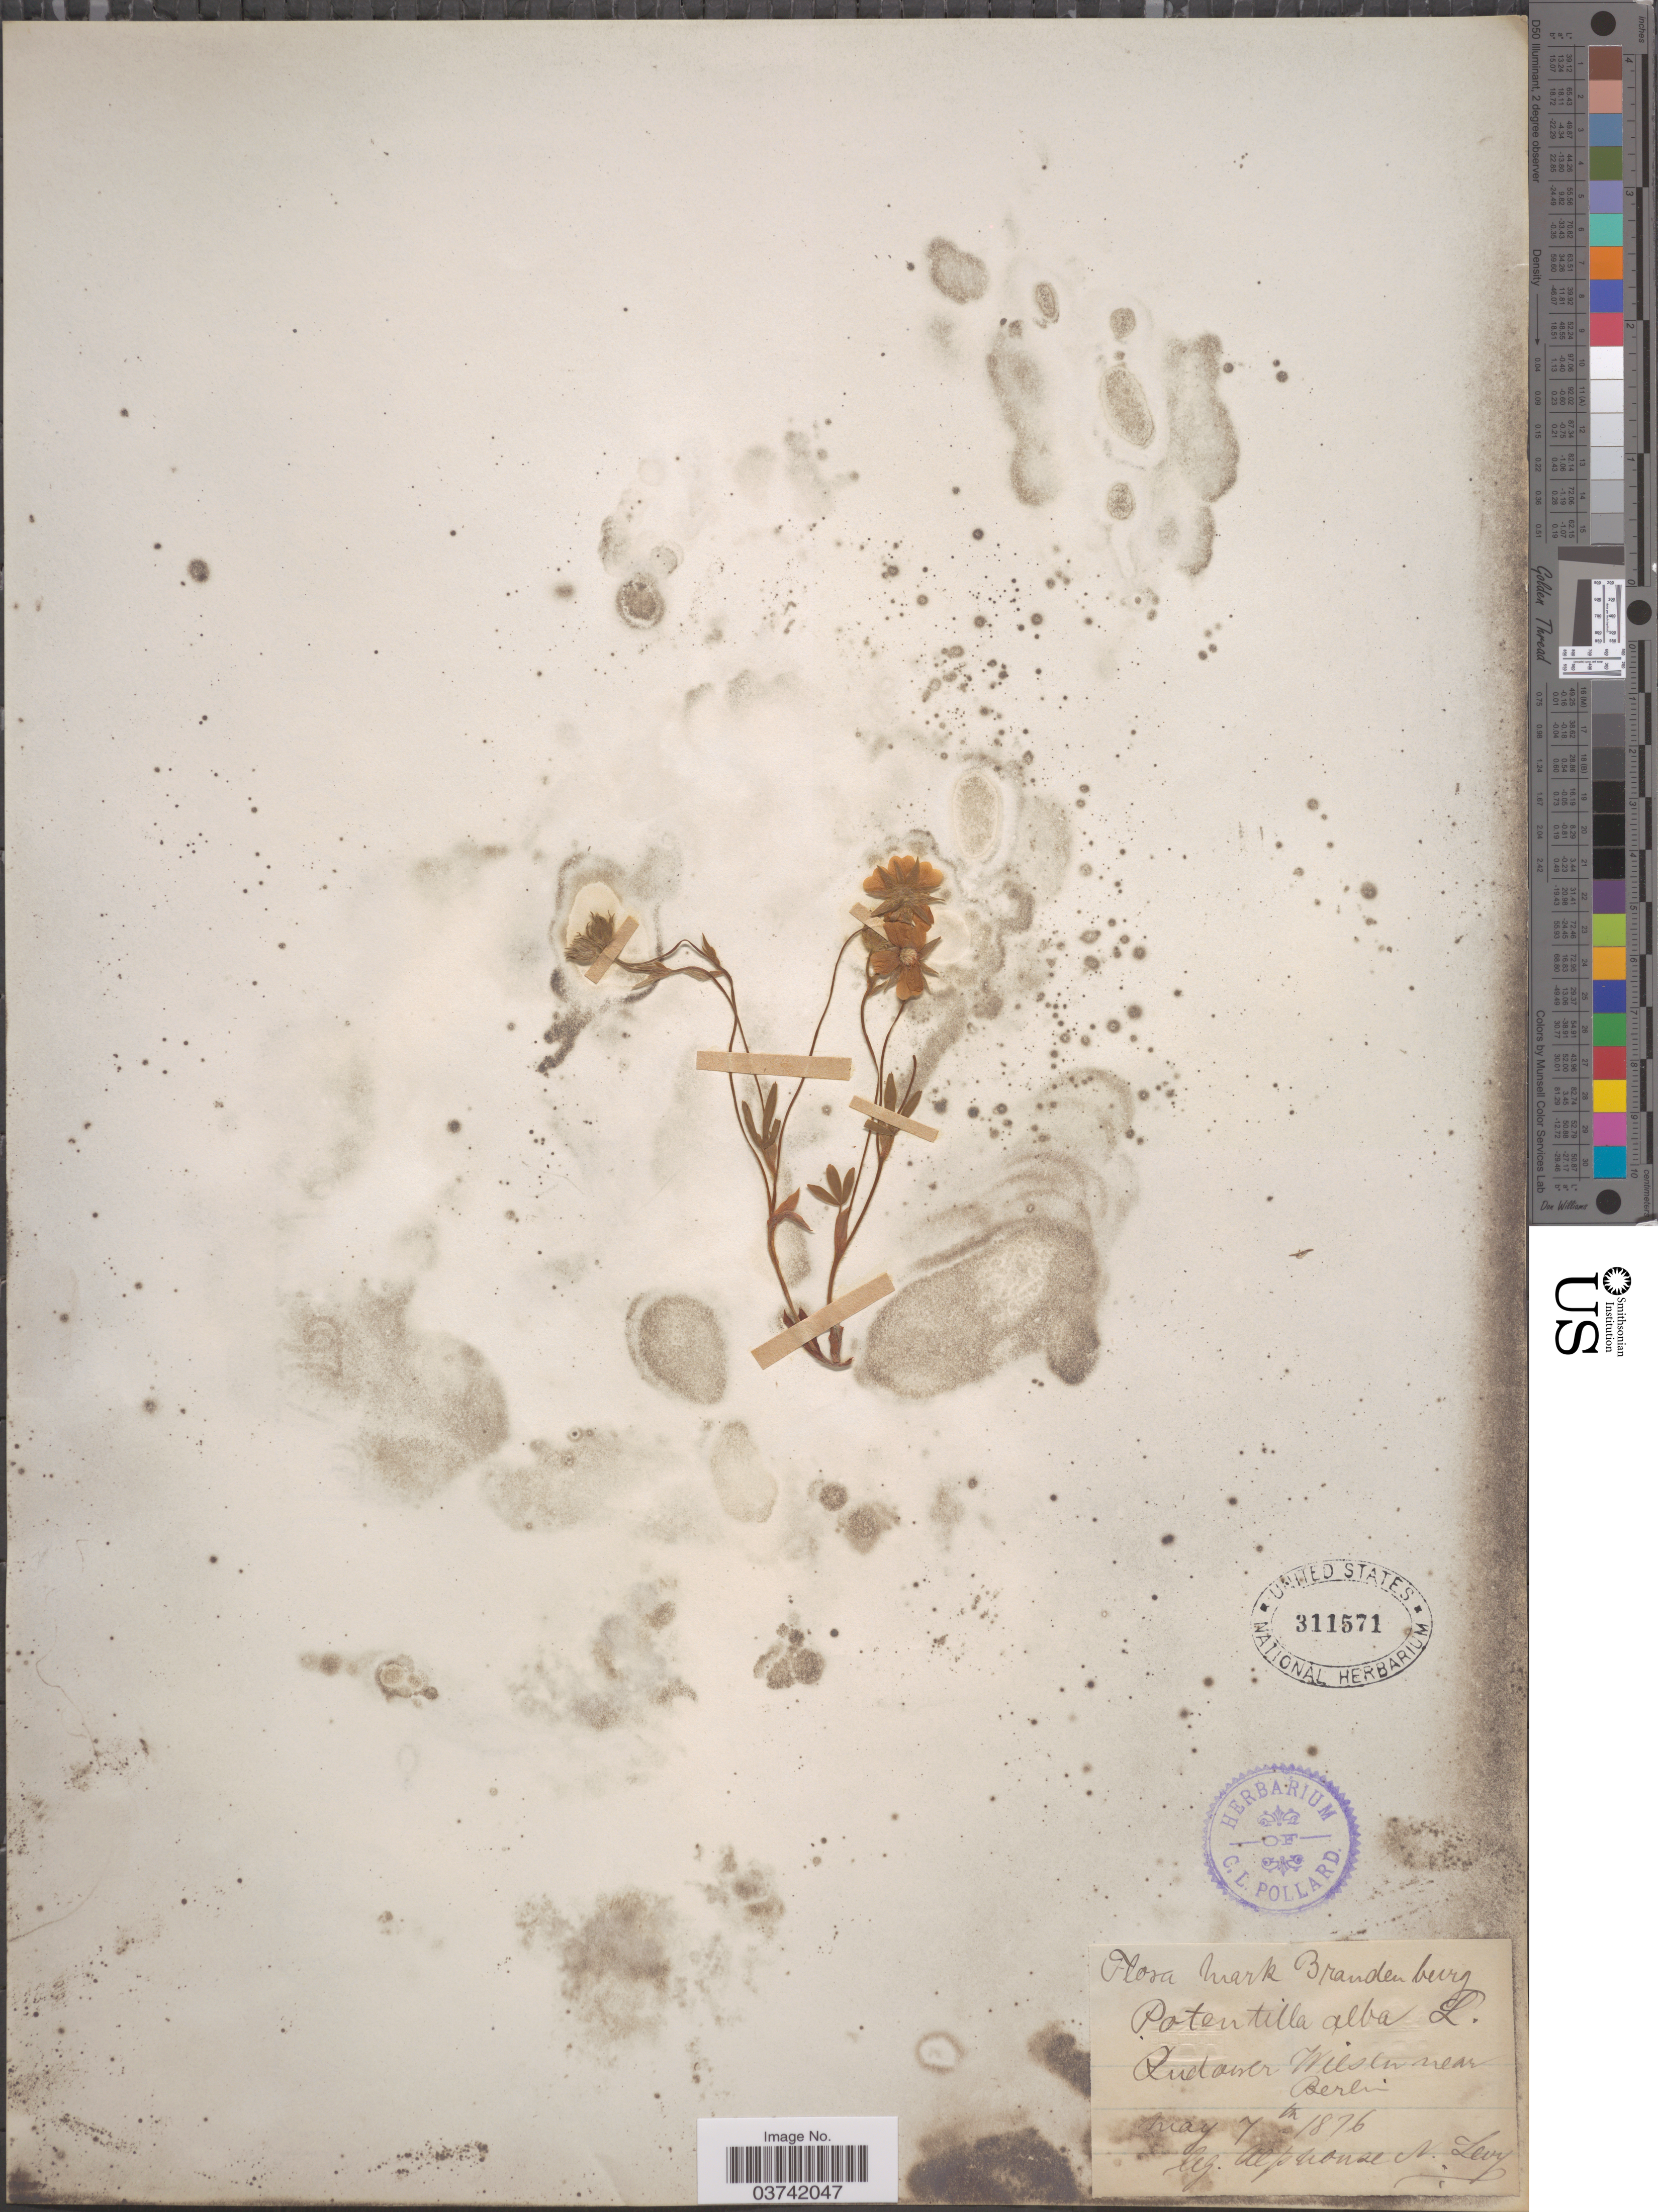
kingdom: Plantae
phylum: Tracheophyta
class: Magnoliopsida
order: Rosales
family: Rosaceae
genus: Potentilla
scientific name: Potentilla alba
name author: L.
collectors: A. Levy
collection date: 1876-05-07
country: Germany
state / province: Berlin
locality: Mark Brandenburg. Rudauser Wiesen near Berlin.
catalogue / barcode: US 311571